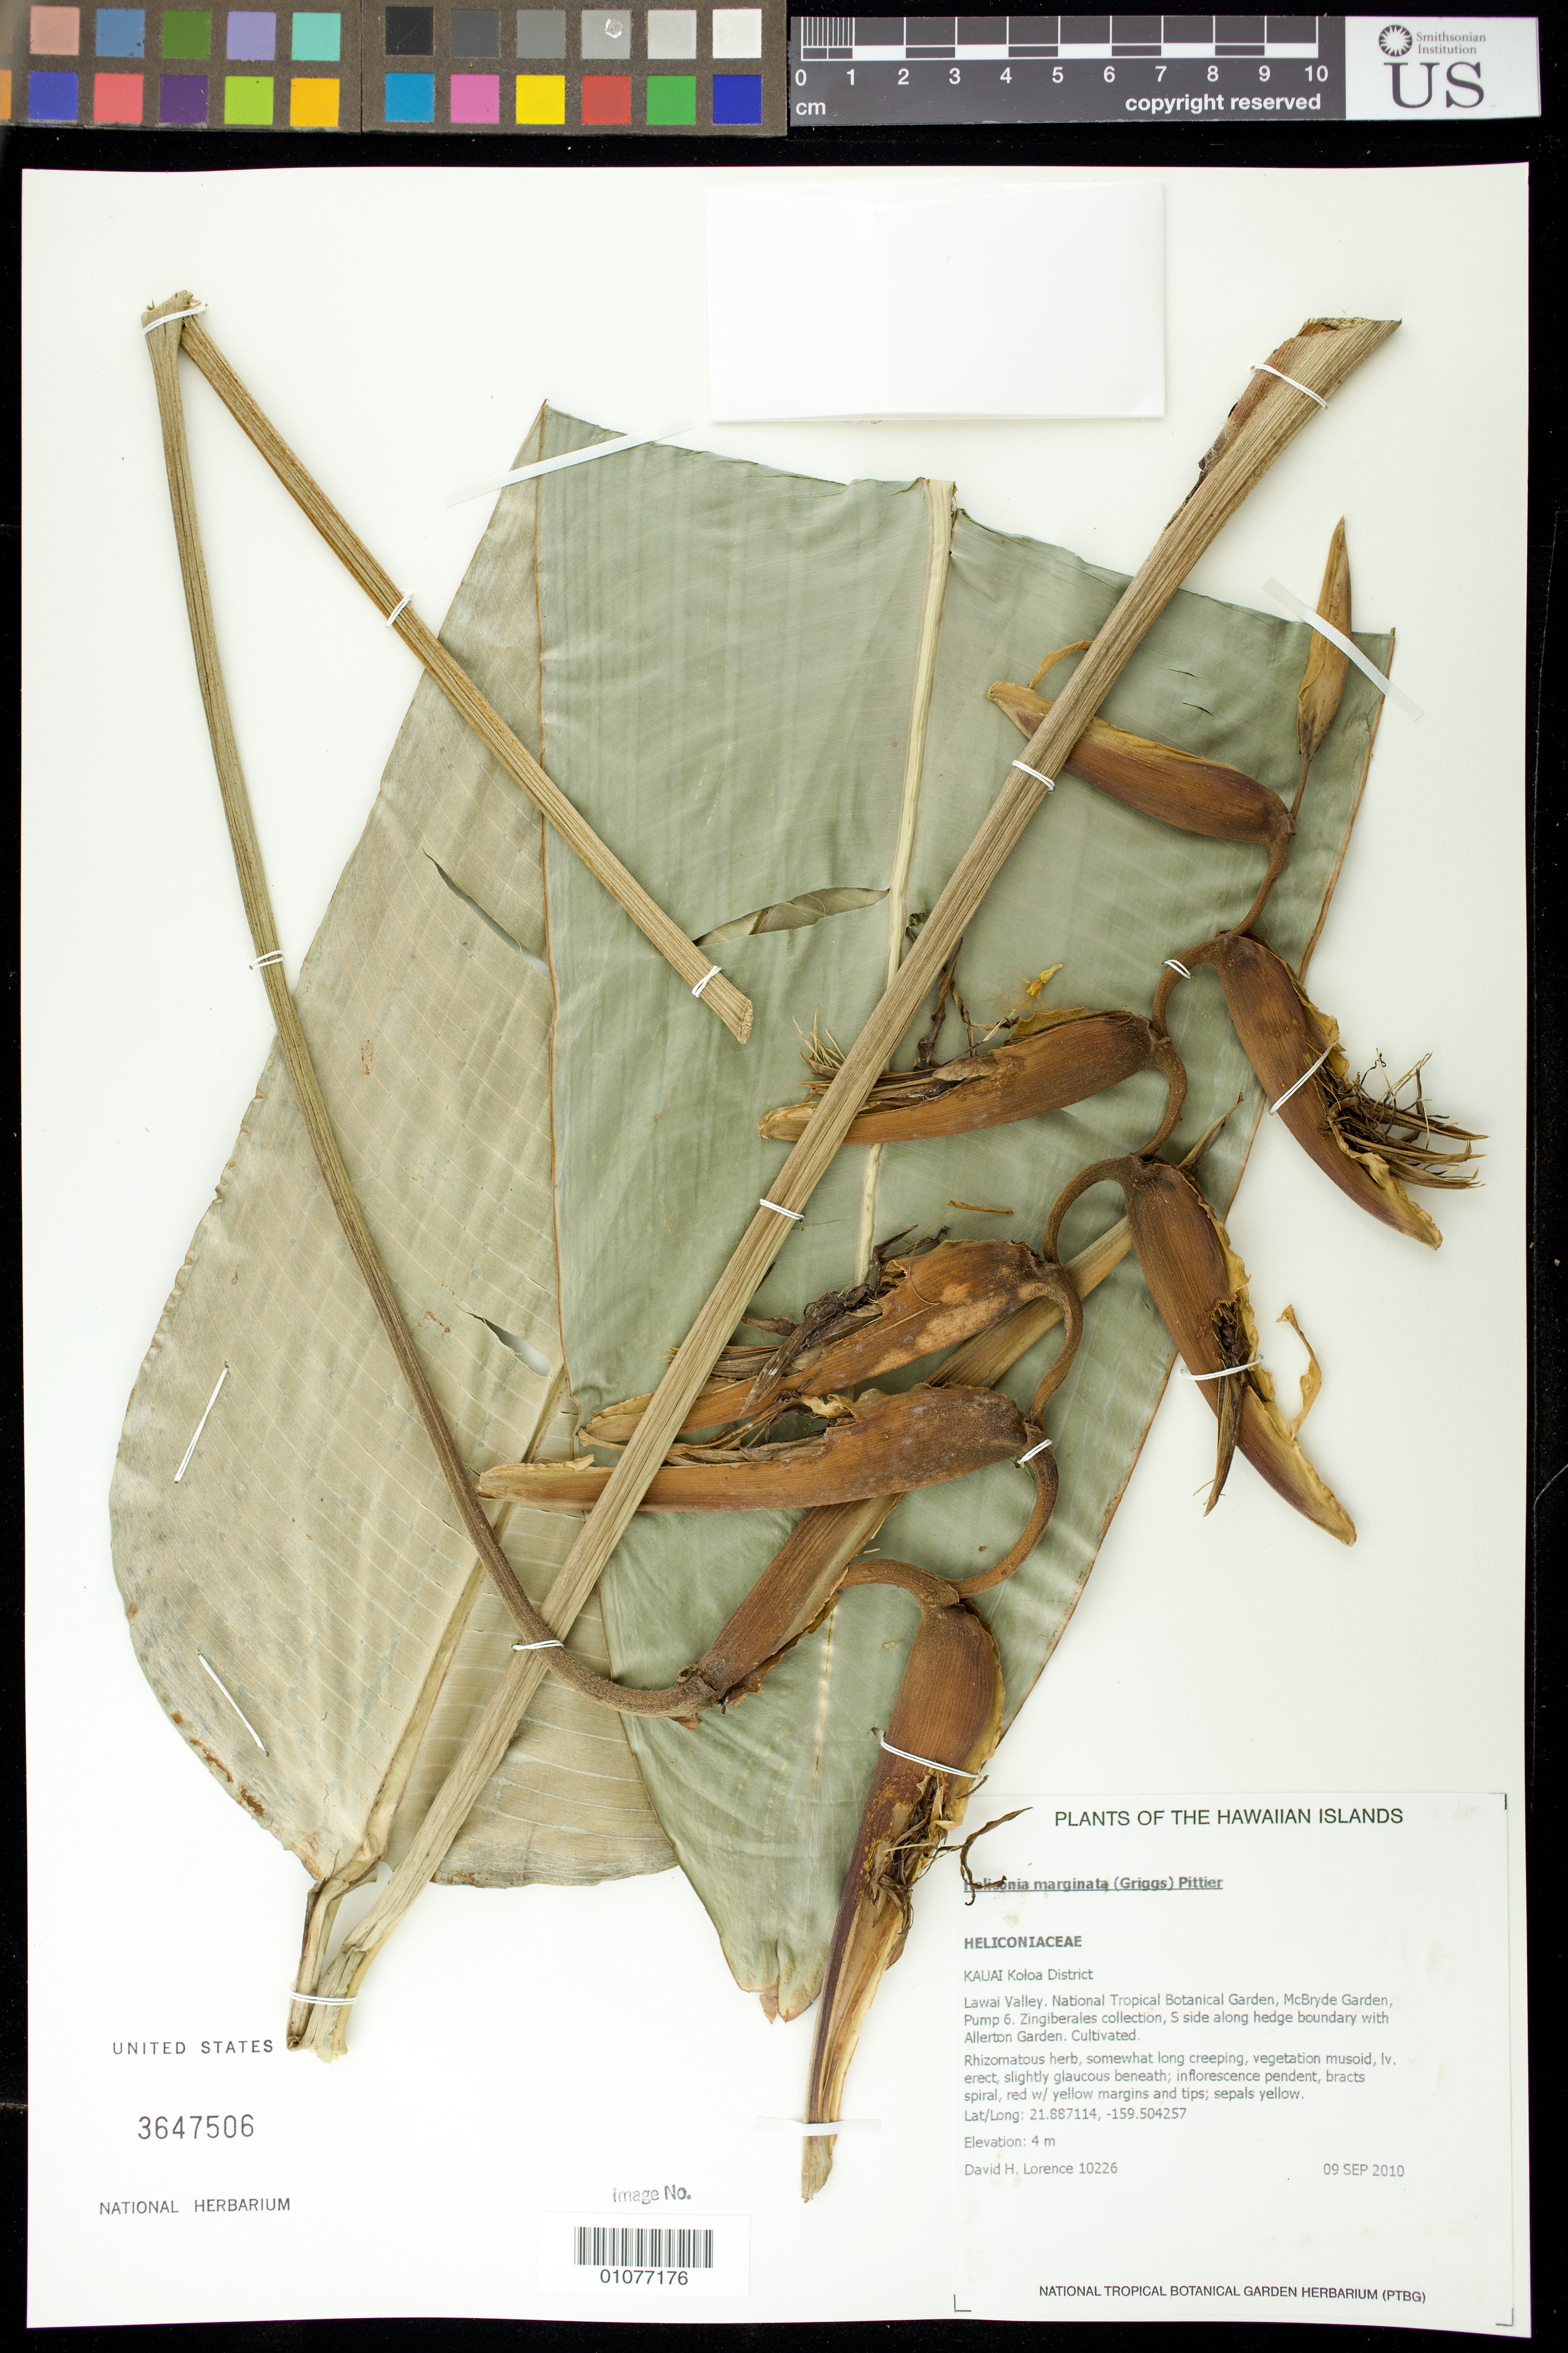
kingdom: Plantae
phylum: Tracheophyta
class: Liliopsida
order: Zingiberales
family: Heliconiaceae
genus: Heliconia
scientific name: Heliconia marginata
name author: (R.F. Griggs) Pittier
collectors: D. Lorence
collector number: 10226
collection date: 2010-09-09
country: United States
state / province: Hawaii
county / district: Kauai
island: Kaua'i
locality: Koloa District, Lawai Valley, National Tropical Botanical Garden, McBryde Garden, Pump 6, Zingiberales collection, S side along hedge boundary with Allerton Garden.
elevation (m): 4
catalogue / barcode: US 3647506